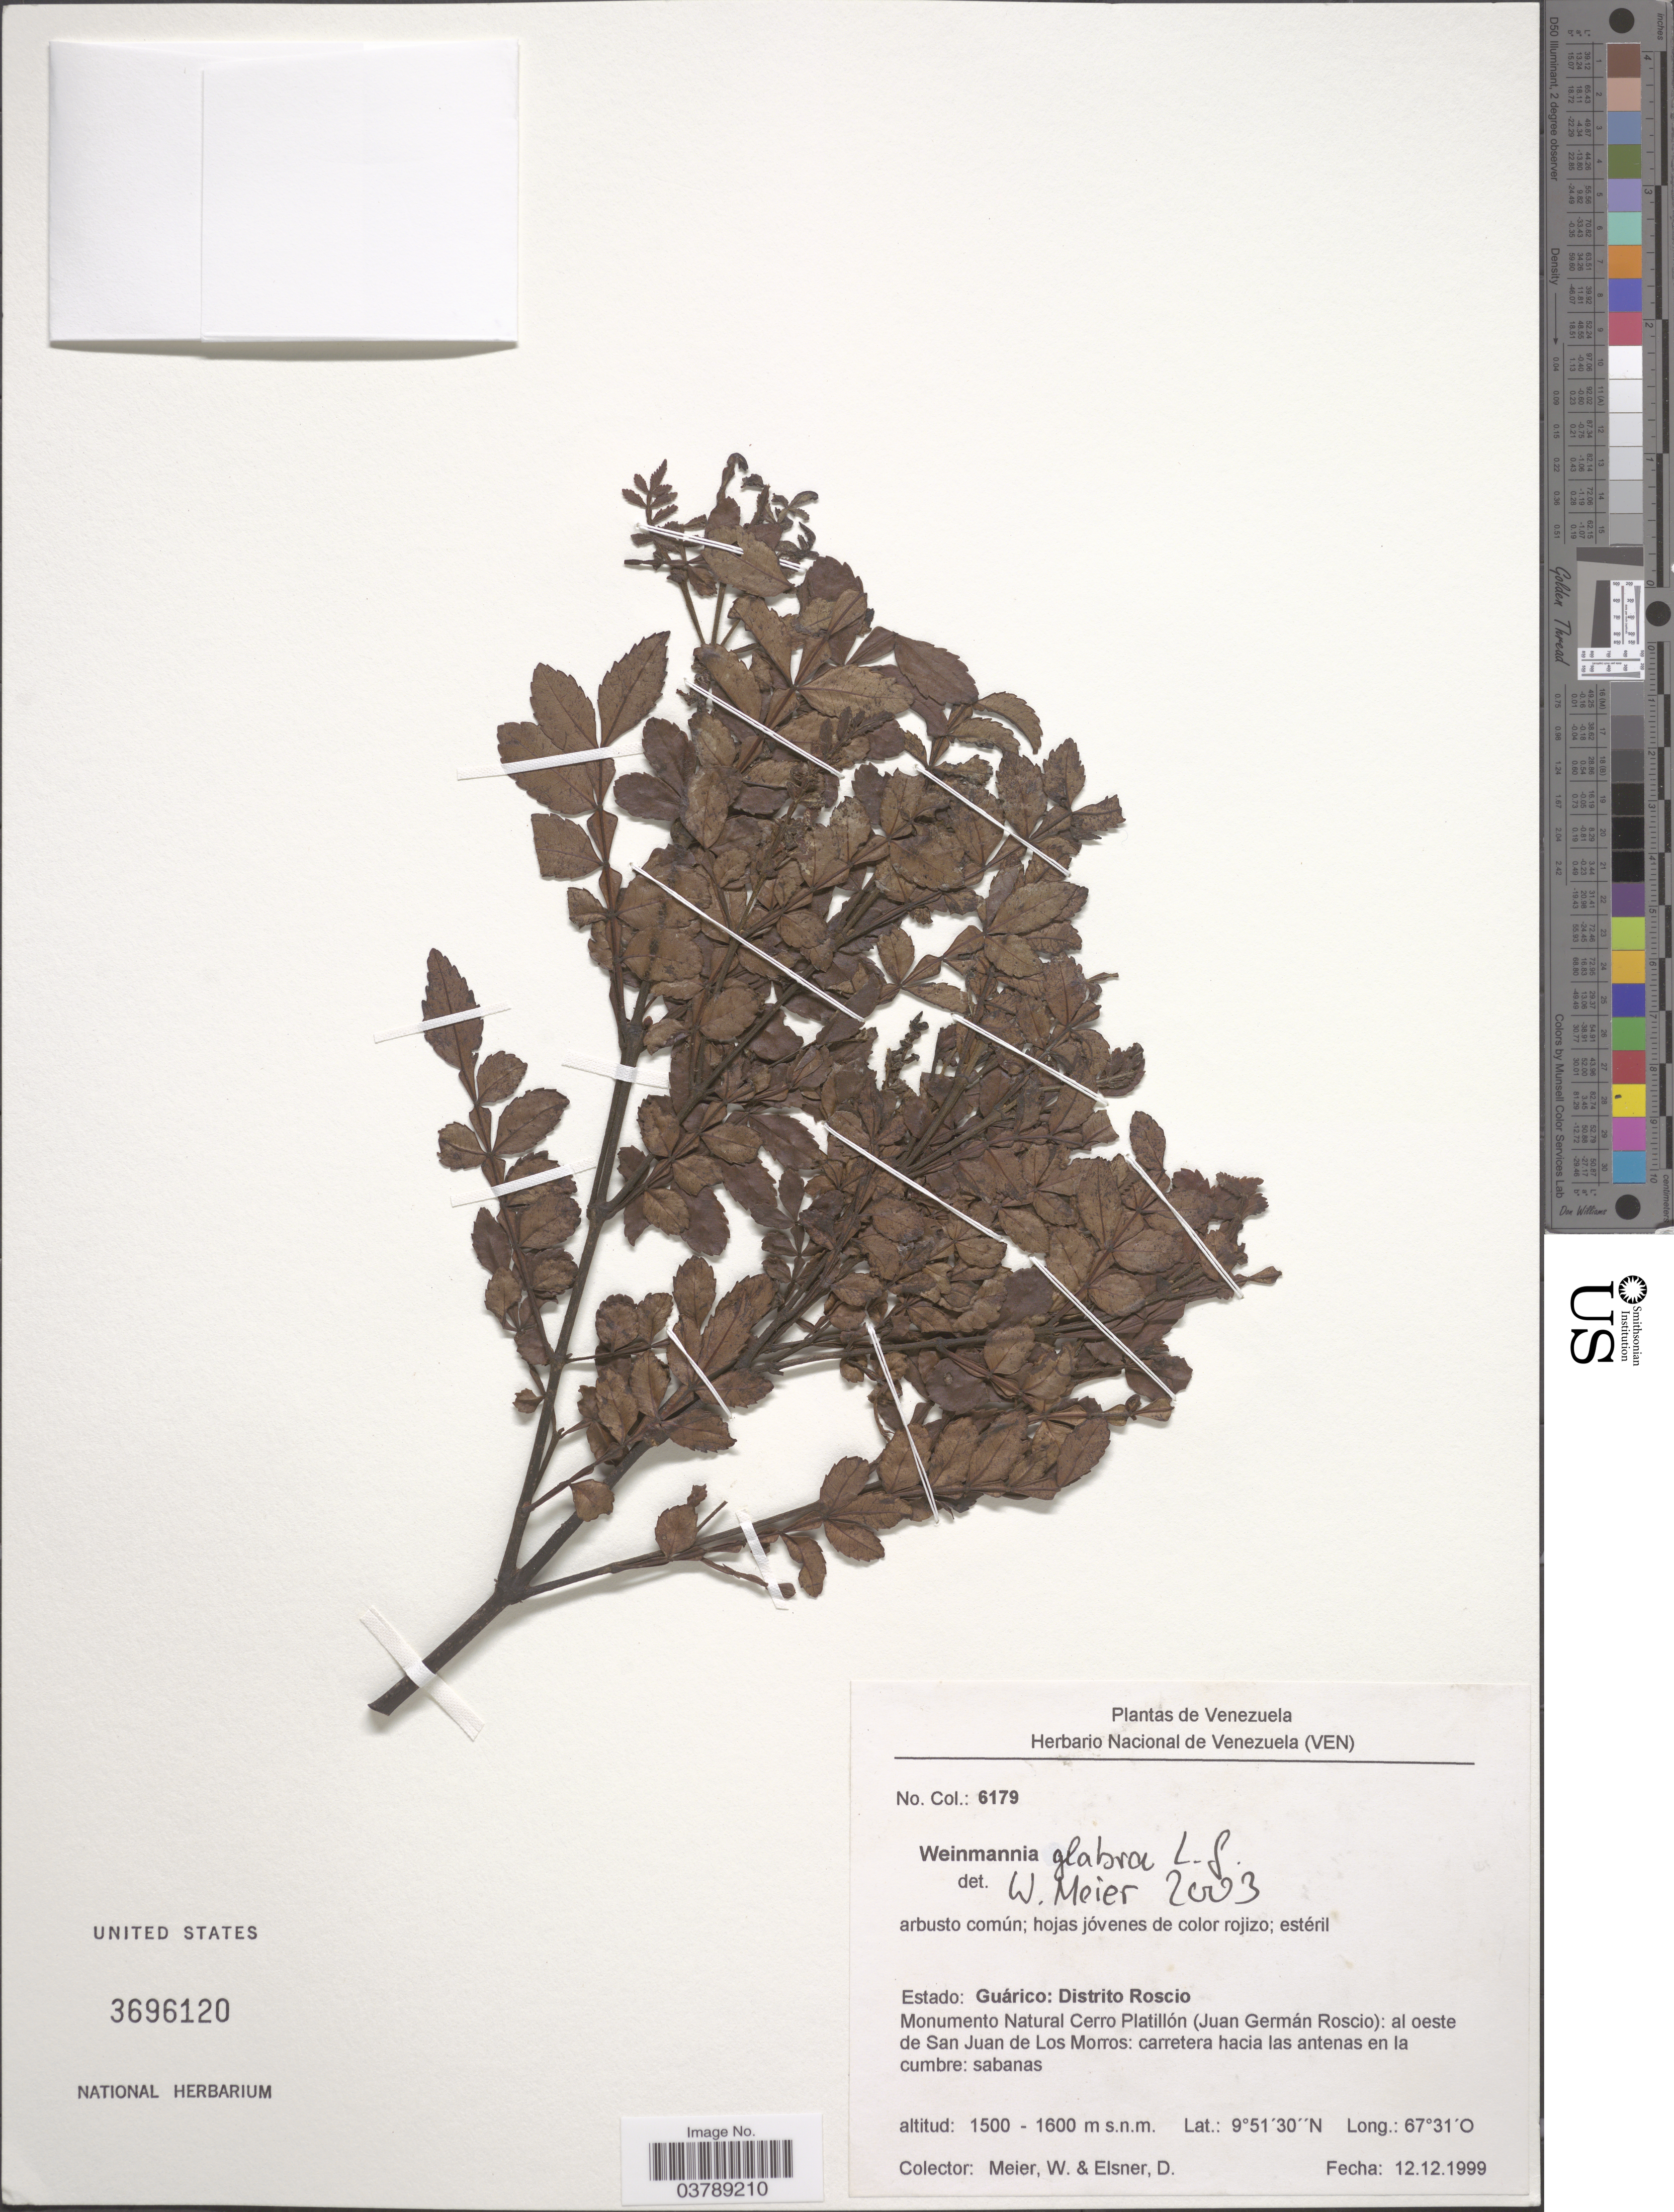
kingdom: Plantae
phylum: Tracheophyta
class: Magnoliopsida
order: Oxalidales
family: Cunoniaceae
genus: Weinmannia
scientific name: Weinmannia glabra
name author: L. f.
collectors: W. Meier & D. Elsner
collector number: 6179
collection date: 1999-12-12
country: Venezuela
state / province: Guarico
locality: Distrito Roscio. Monumento Natural Cerro Platillón (Juan Germán Roscio): al oeste de San Juan de Los Morros: carretera hacia las antenas en la cumbre: sabanas.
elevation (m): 1500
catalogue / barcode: US 3696120